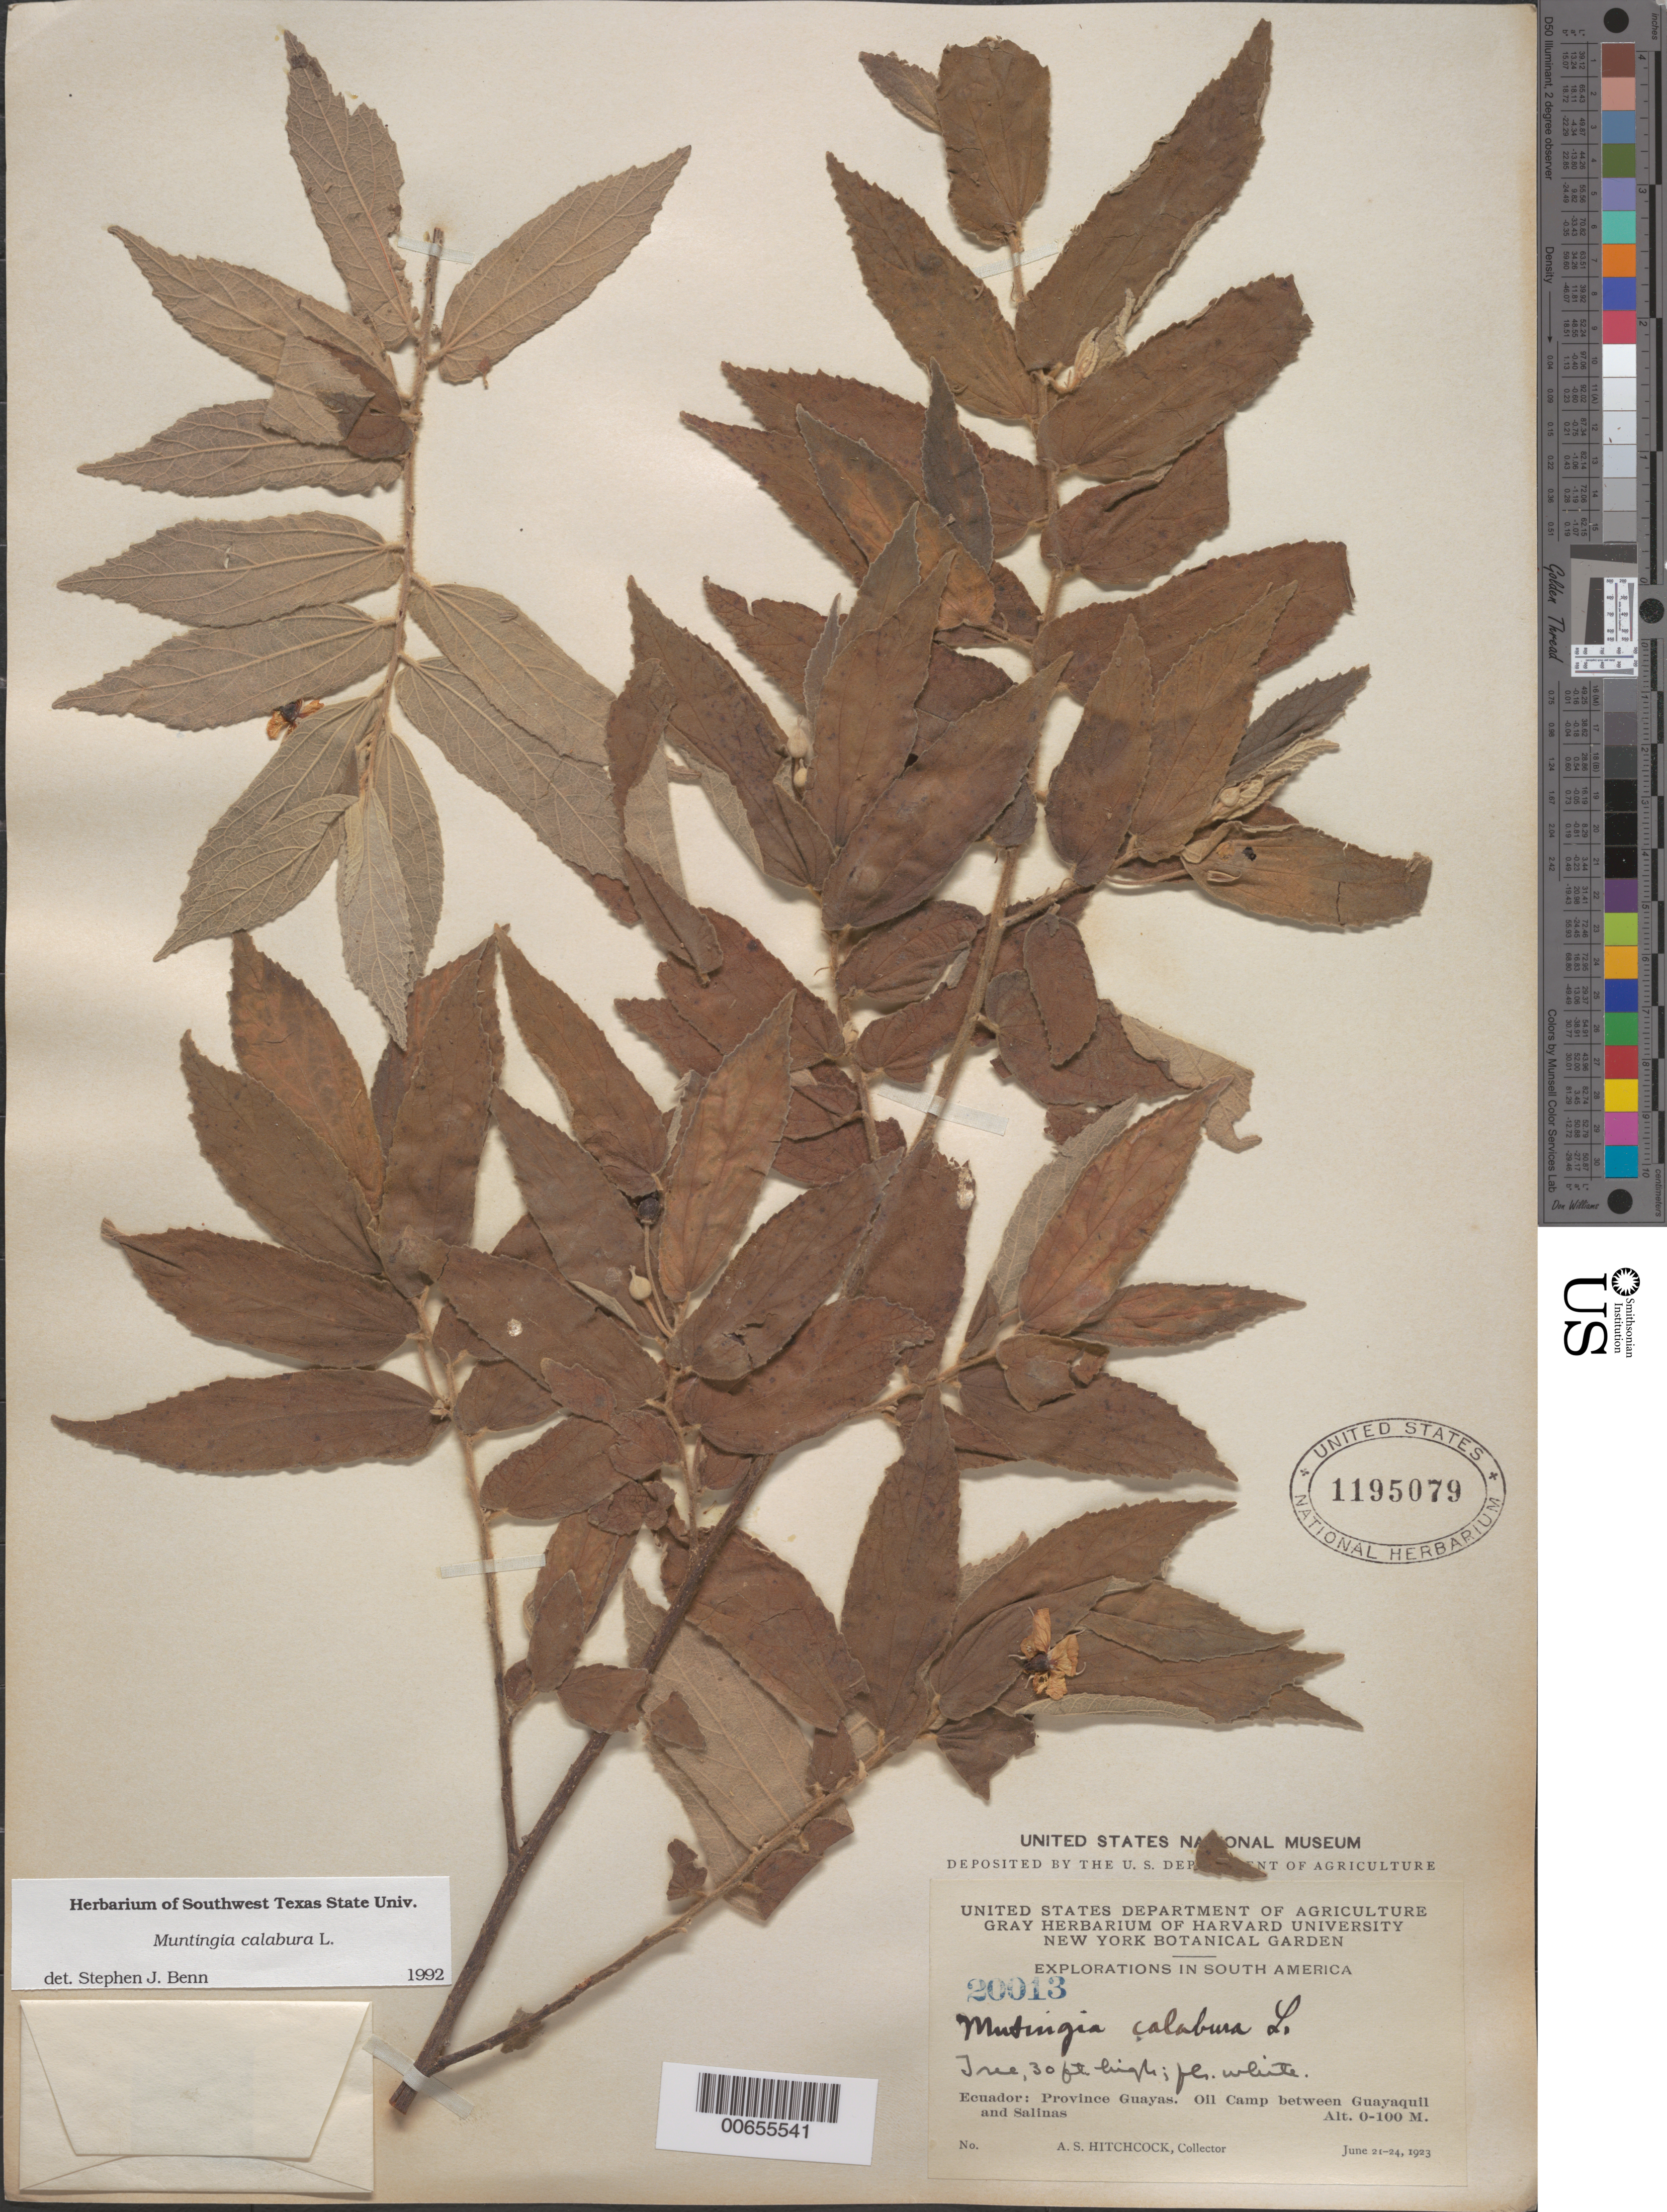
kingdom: Plantae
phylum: Tracheophyta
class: Magnoliopsida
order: Malvales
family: Muntingiaceae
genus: Muntingia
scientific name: Muntingia calabura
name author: L.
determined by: Benn, S. J.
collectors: A. S. Hitchcock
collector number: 20013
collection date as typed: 21 Jun 1923 to 24 Jun 1923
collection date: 1923-06-21/1923-06-24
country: Ecuador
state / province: Guayas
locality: Oil camp between Guayaquil and Salinas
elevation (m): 0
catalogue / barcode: US 1195079